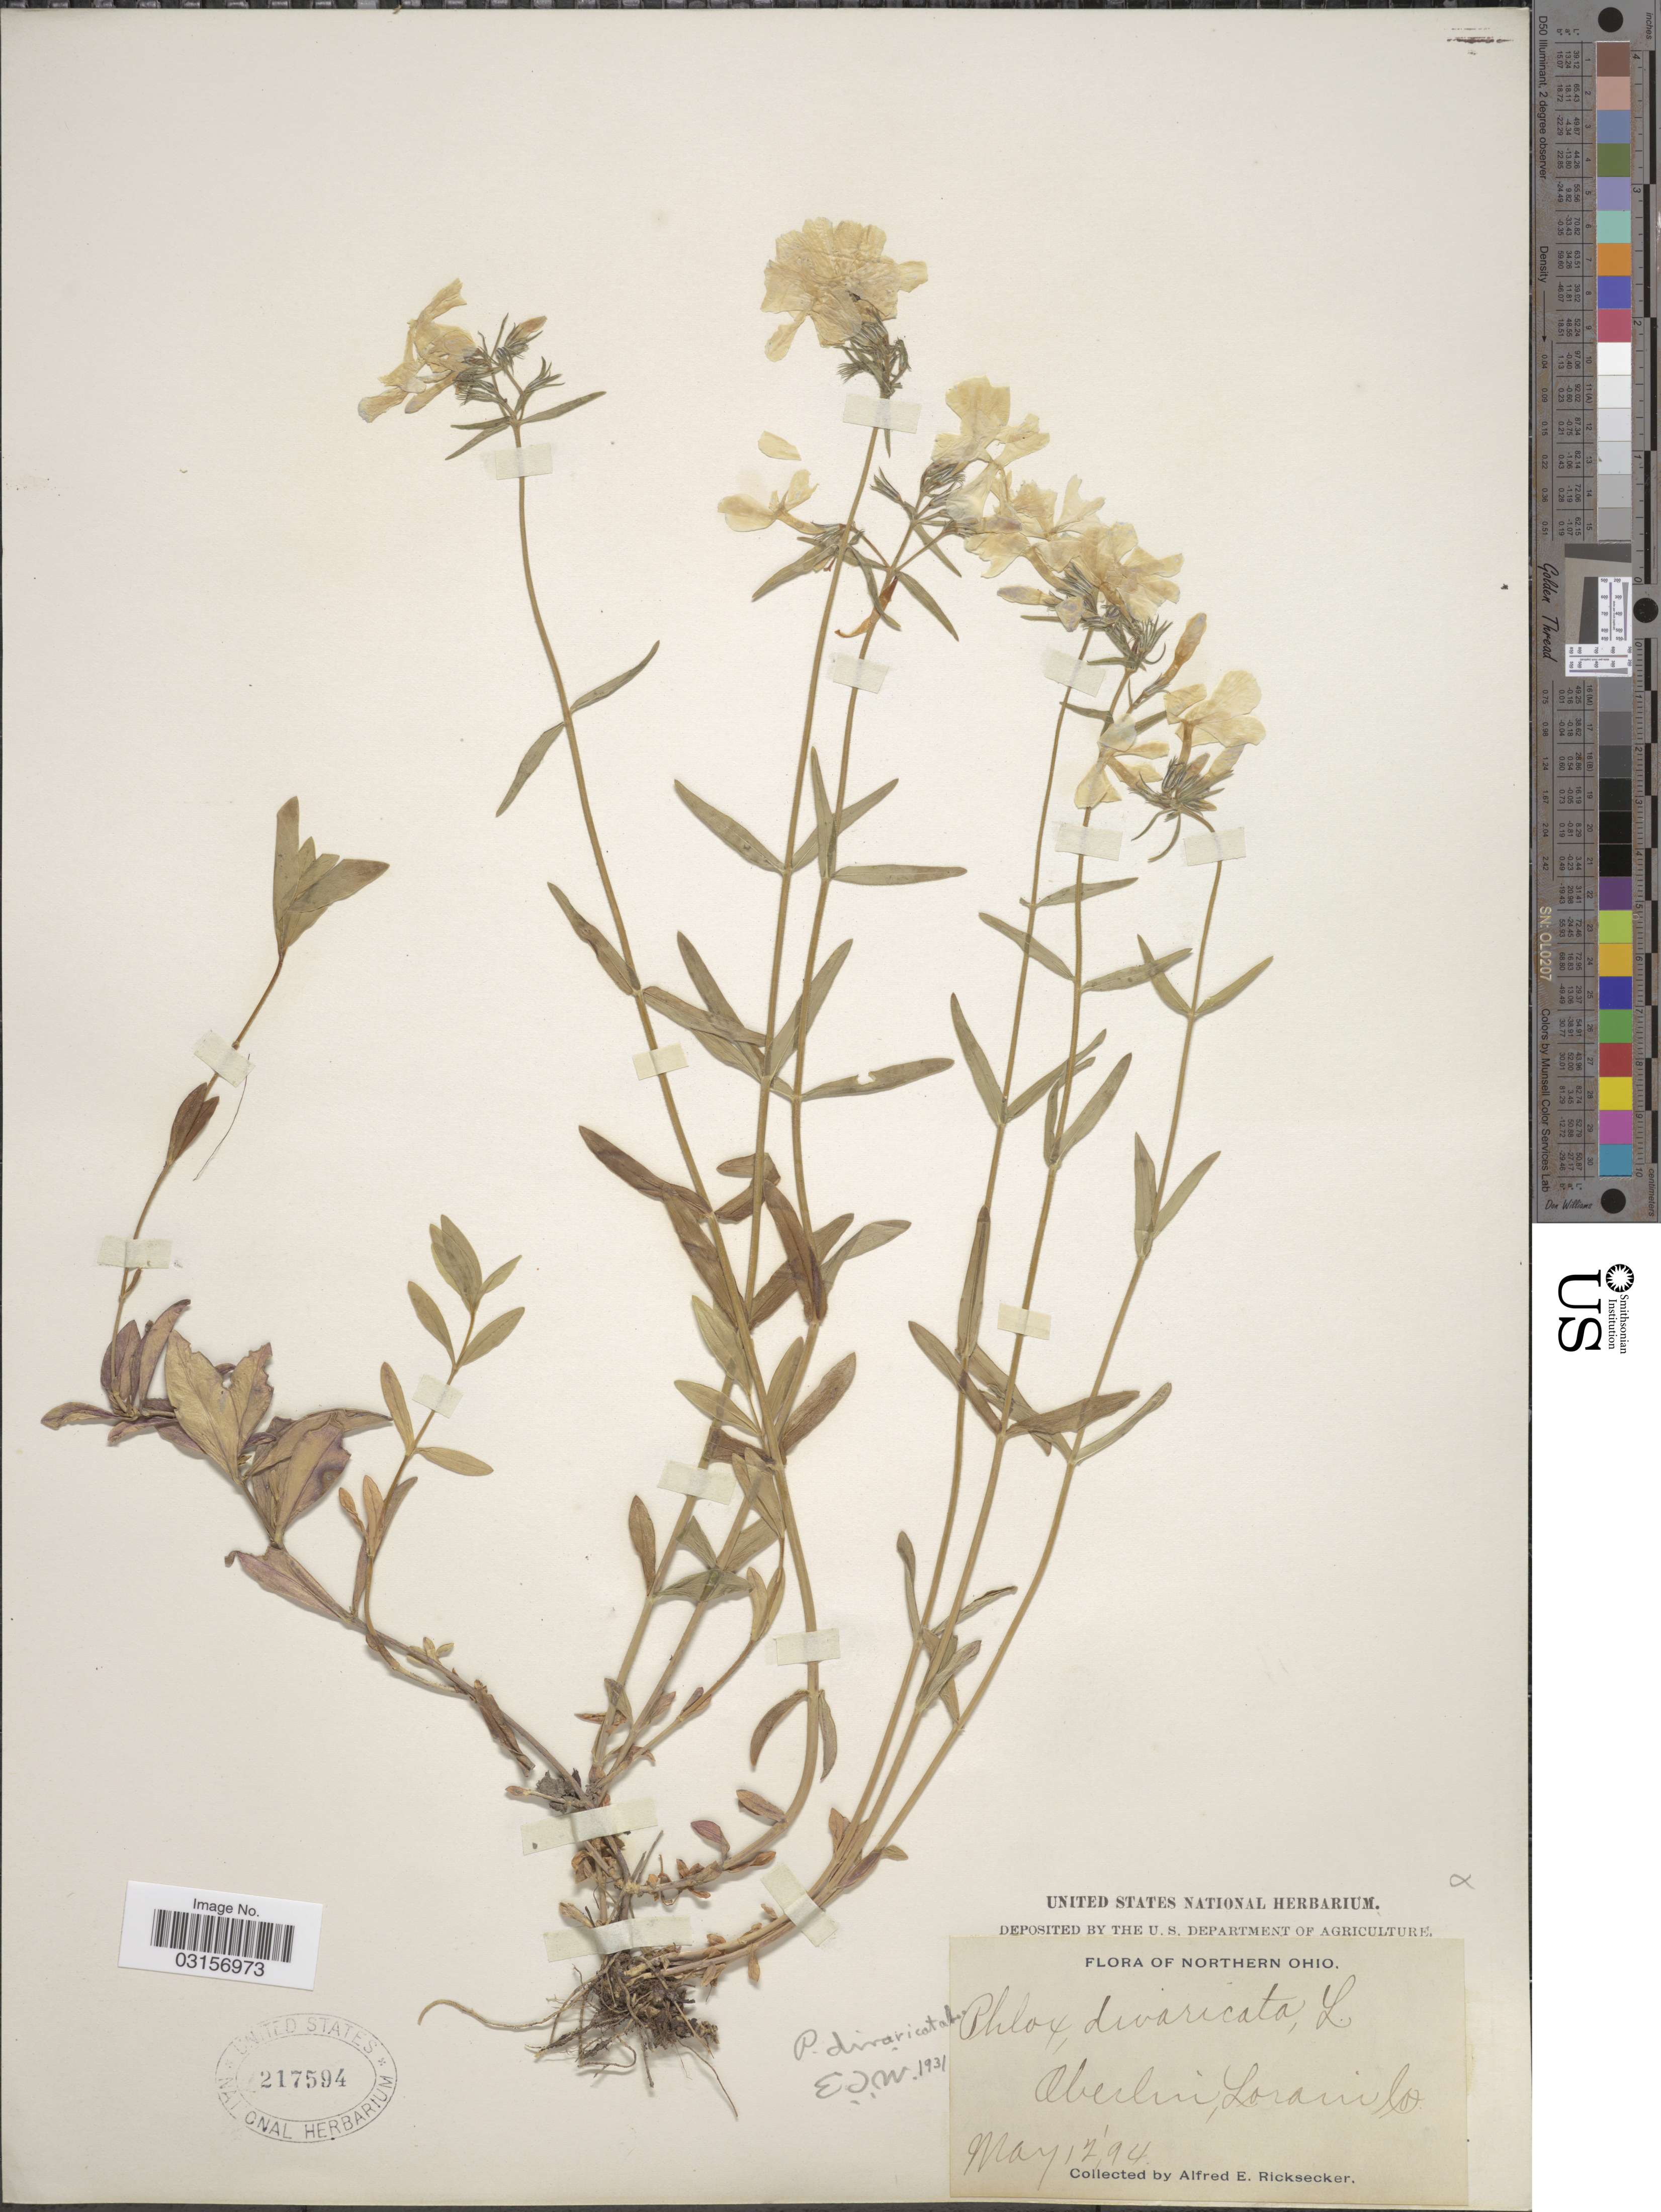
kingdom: Plantae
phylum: Tracheophyta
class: Magnoliopsida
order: Ericales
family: Polemoniaceae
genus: Phlox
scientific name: Phlox divaricata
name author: L.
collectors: A. E. Ricksecker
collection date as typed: Transcribed d/m/y: 12/5/94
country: United States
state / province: Ohio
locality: Northern Ohio, Oberlin, Lorain Co.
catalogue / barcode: US 217594